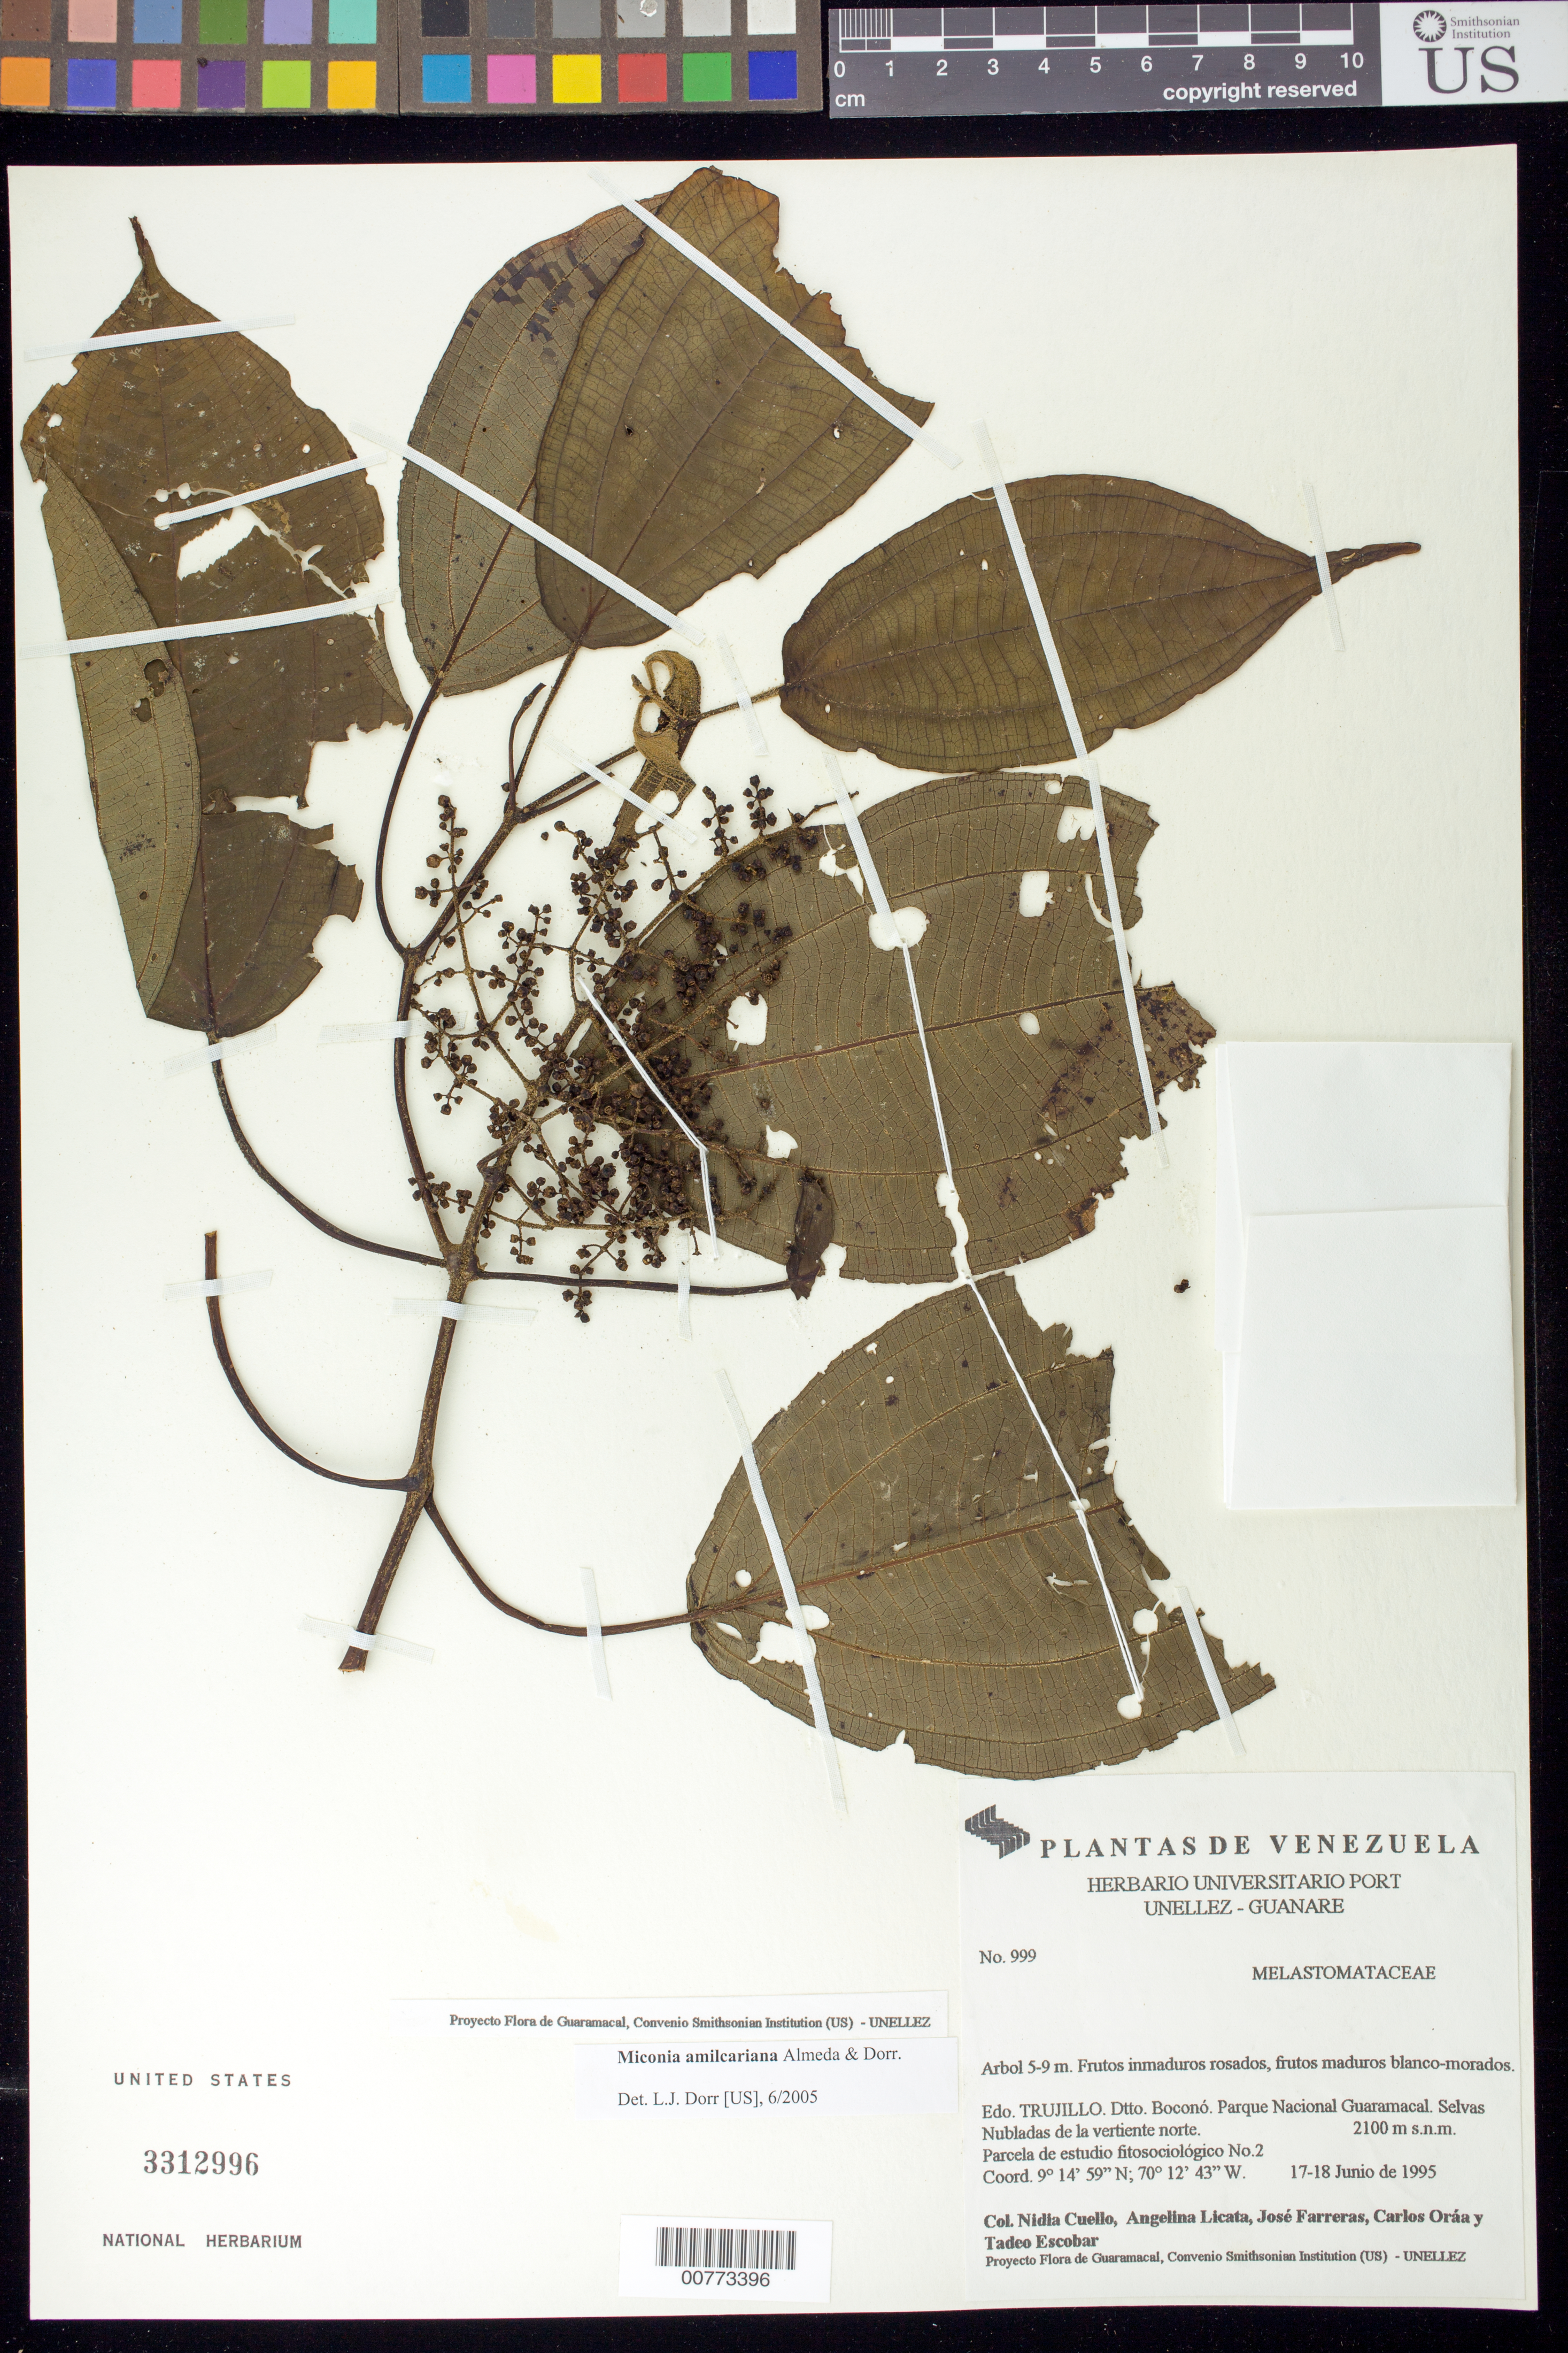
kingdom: Plantae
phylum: Tracheophyta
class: Magnoliopsida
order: Myrtales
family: Melastomataceae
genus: Miconia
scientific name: Miconia amilcariana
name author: Almeda & Dorr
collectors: N. L. Cuello, A. Licata, J. Farreras, C. Oráa & T. Escobar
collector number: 999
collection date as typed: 17 Jun 1995 to 18 Jun 1995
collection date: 1995-06-17/1995-06-18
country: Venezuela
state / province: Trujillo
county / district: Boconó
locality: Parque Nacional Guaramacal, vertiente N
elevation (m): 2100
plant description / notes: CAS, COL, PORT, US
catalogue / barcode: US 3312996